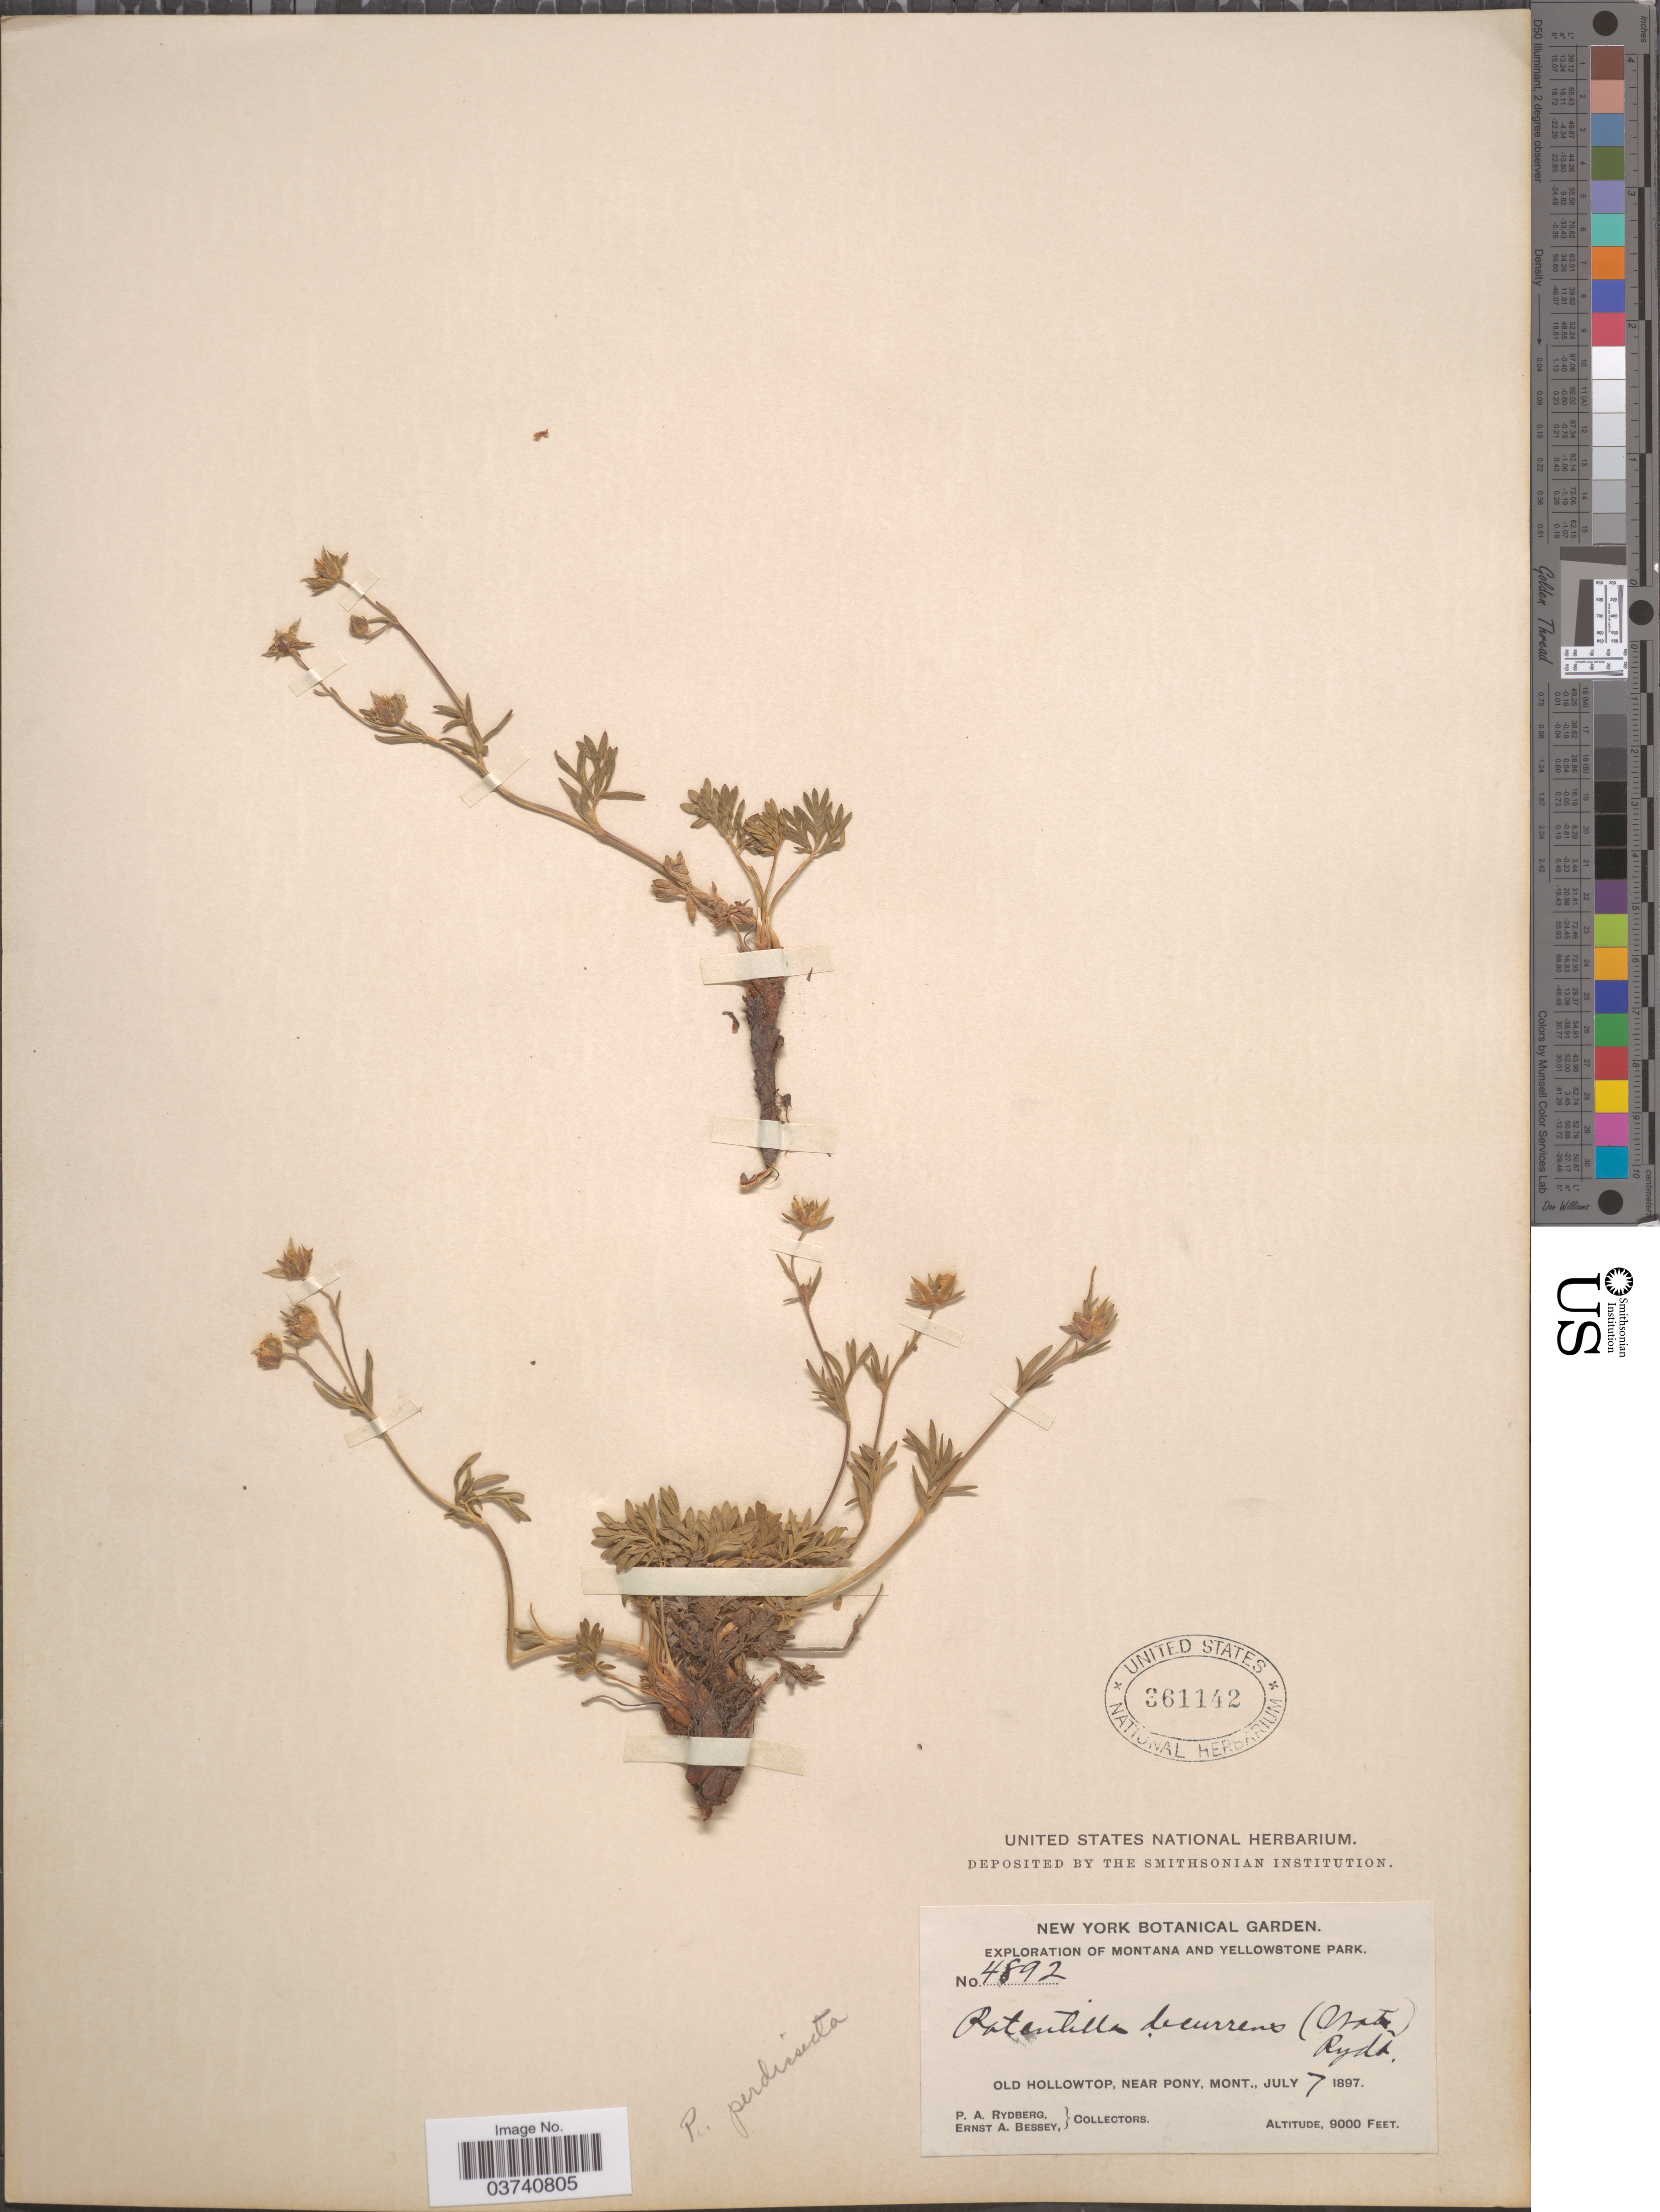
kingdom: Plantae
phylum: Tracheophyta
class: Magnoliopsida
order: Rosales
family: Rosaceae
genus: Potentilla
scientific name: Potentilla perdissecta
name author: Rydb.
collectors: P. A. Rydberg & E. A. Bessey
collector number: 4892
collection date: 1897-07-07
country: United States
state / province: Montana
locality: Yellowstone Park. Old Hollowtop, near Pony.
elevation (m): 2743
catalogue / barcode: US 361142